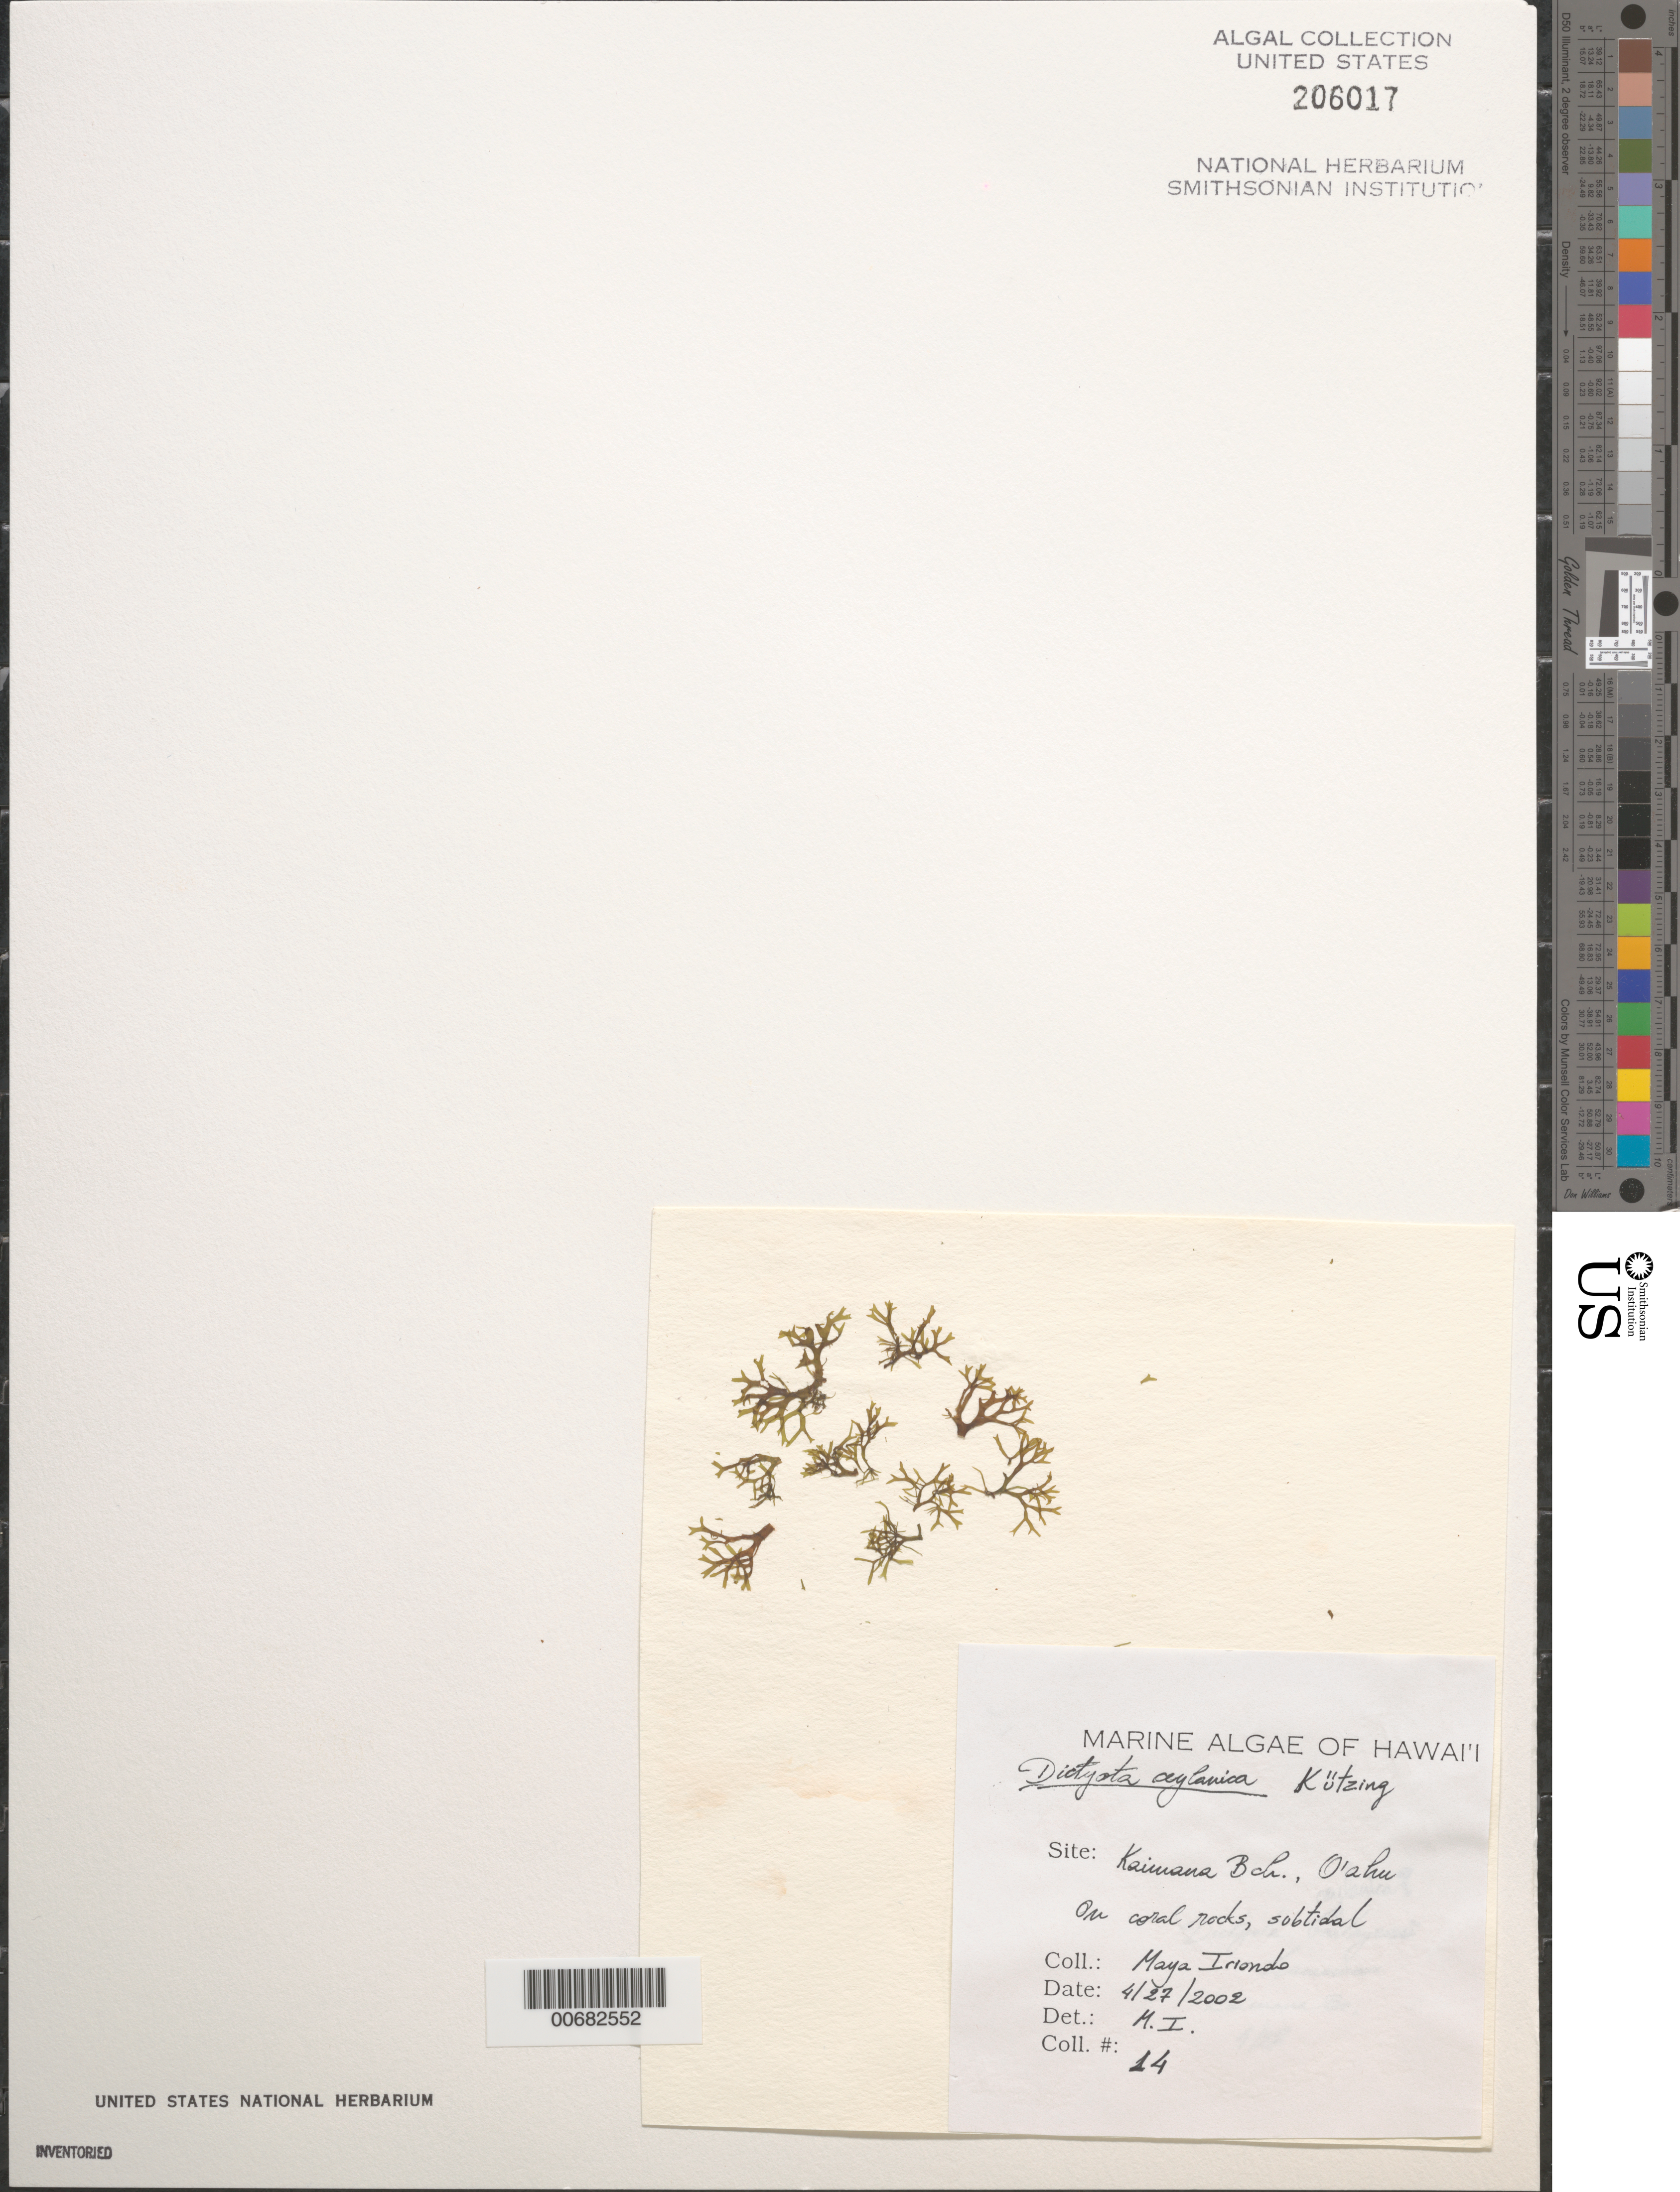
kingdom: Chromista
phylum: Ochrophyta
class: Phaeophyceae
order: Dictyotales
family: Dictyotaceae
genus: Dictyota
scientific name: Dictyota ceylanica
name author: Kütz.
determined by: Iriondo, M.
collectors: M. Iriondo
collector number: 14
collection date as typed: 27 Apr 2002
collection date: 2002-04-27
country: United States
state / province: Hawaii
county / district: Honolulu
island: Oahu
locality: Kaimana Beach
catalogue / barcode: US 206017